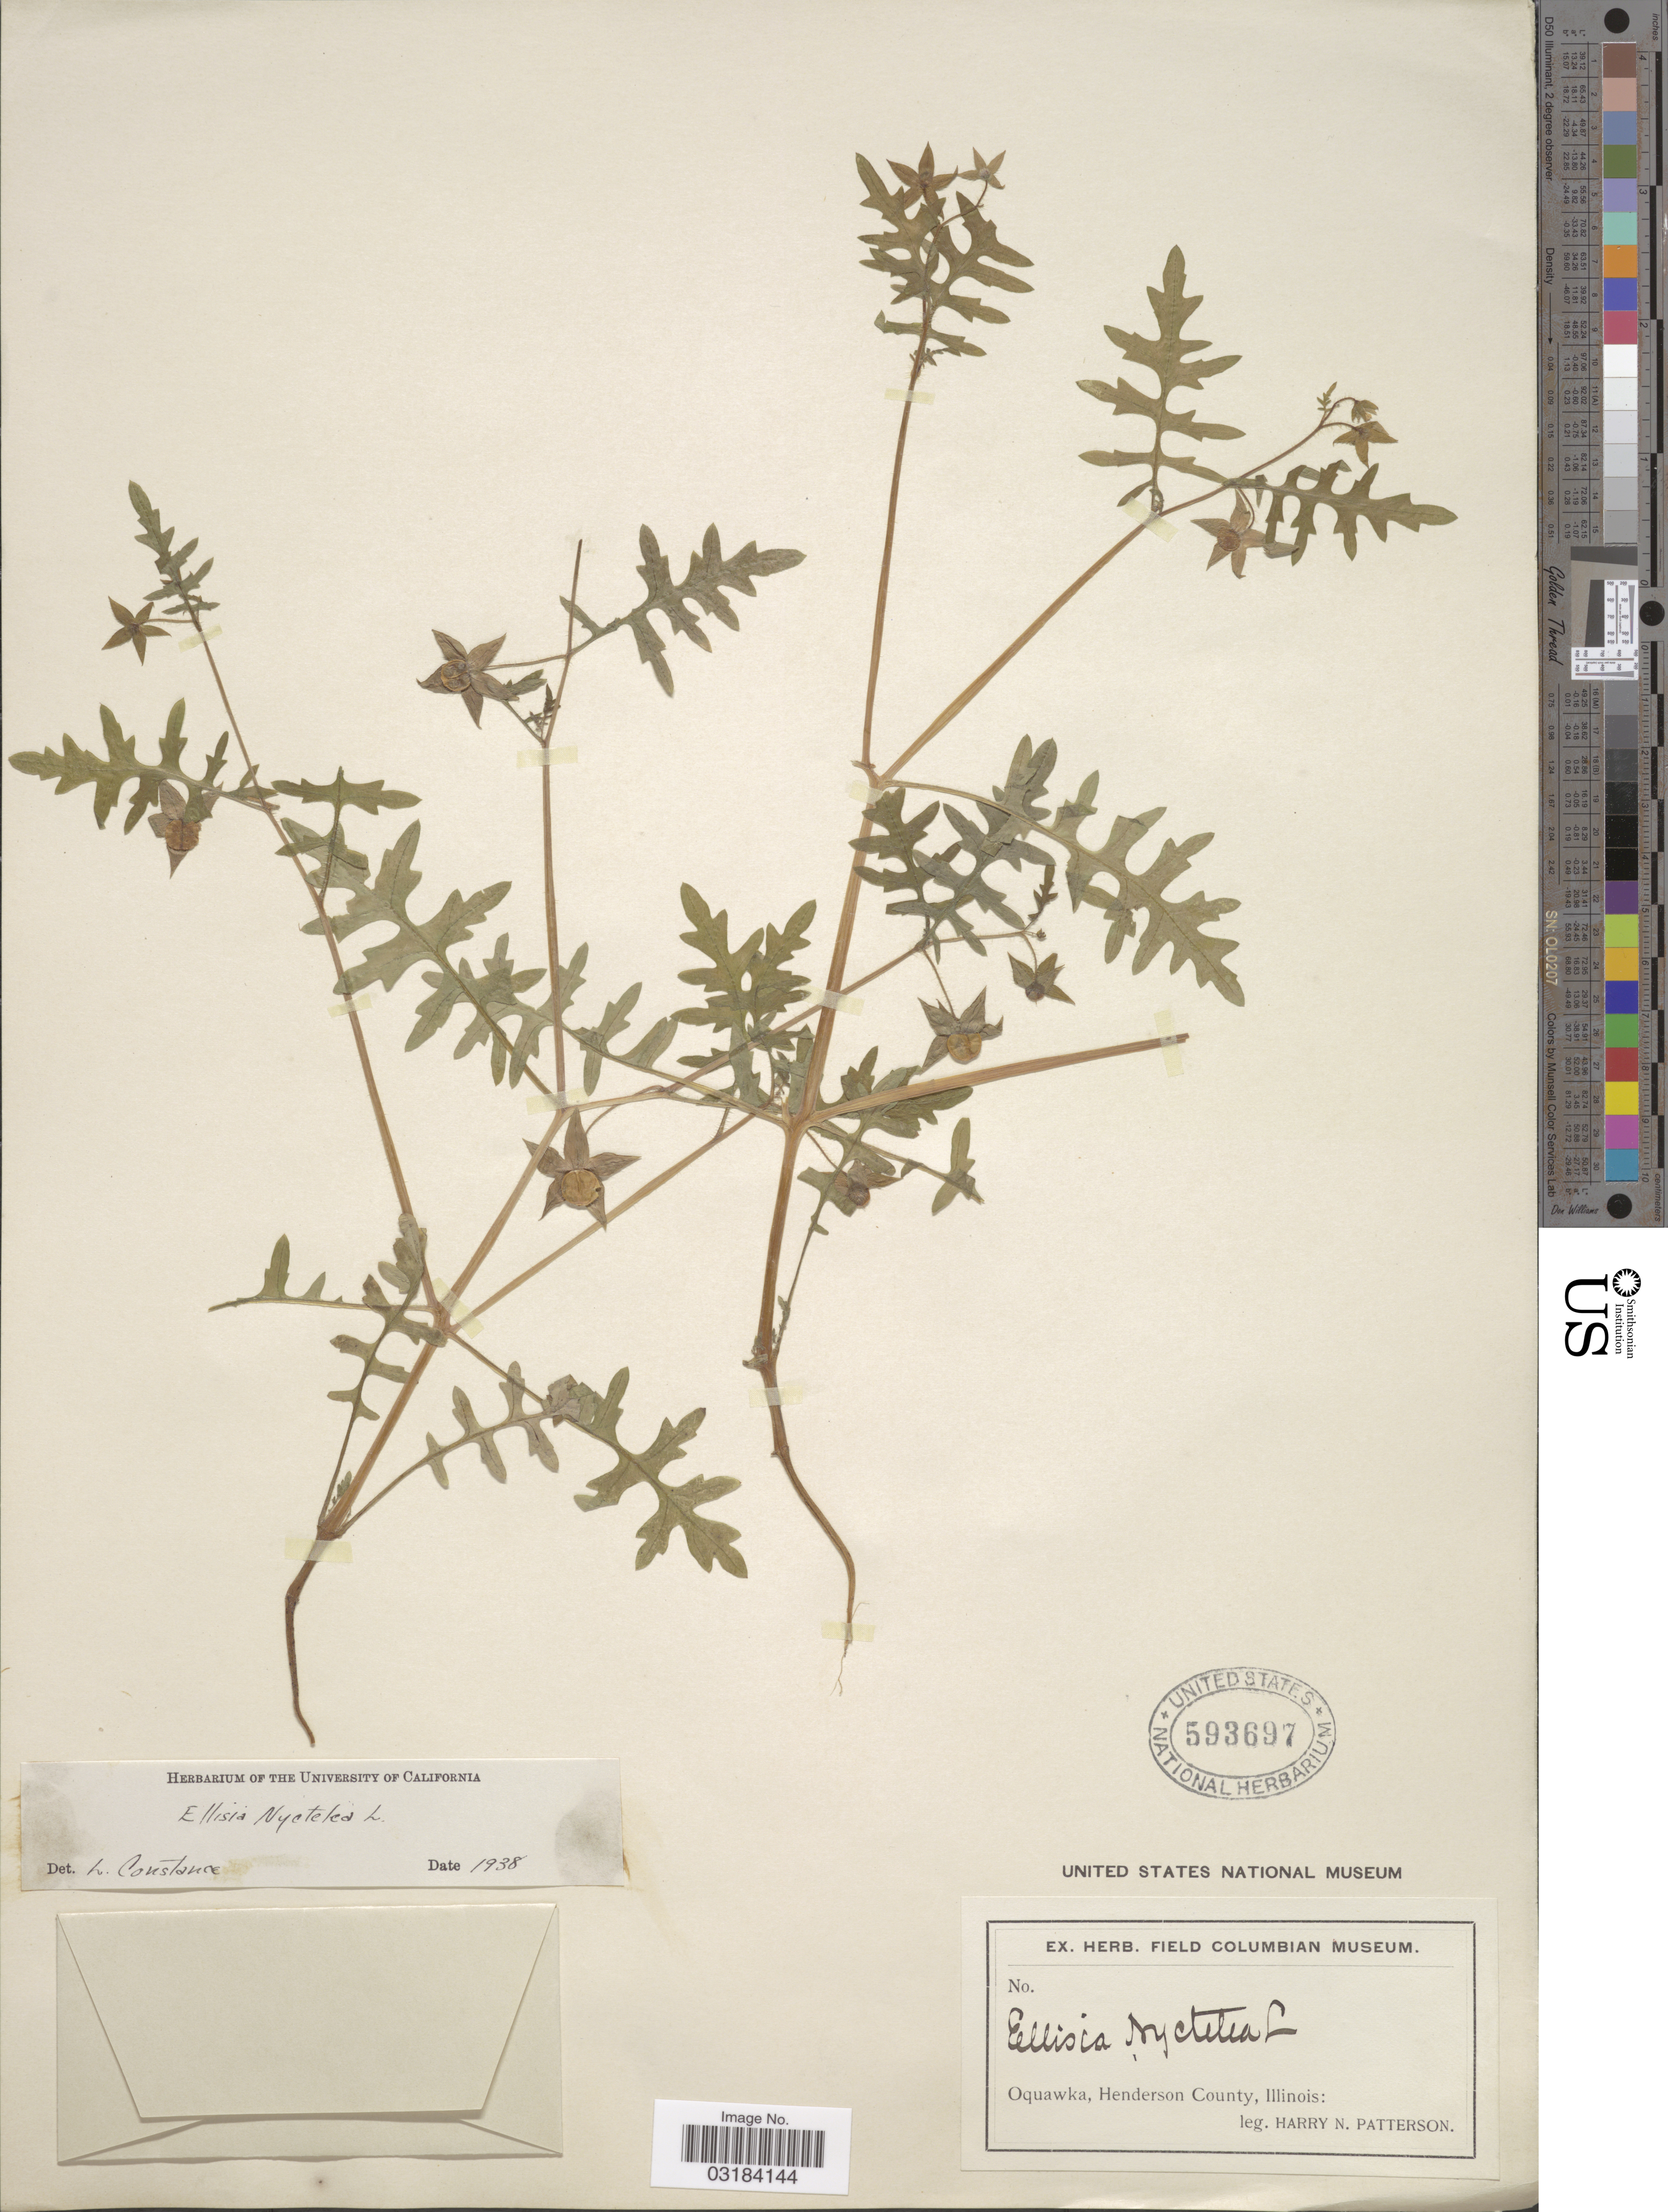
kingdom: Plantae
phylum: Tracheophyta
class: Magnoliopsida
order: Boraginales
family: Hydrophyllaceae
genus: Ellisia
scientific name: Ellisia nyctelea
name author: L.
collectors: H. N. Patterson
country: United States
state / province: Illinois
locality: Oquawka, Henderson County.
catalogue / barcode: US 593697